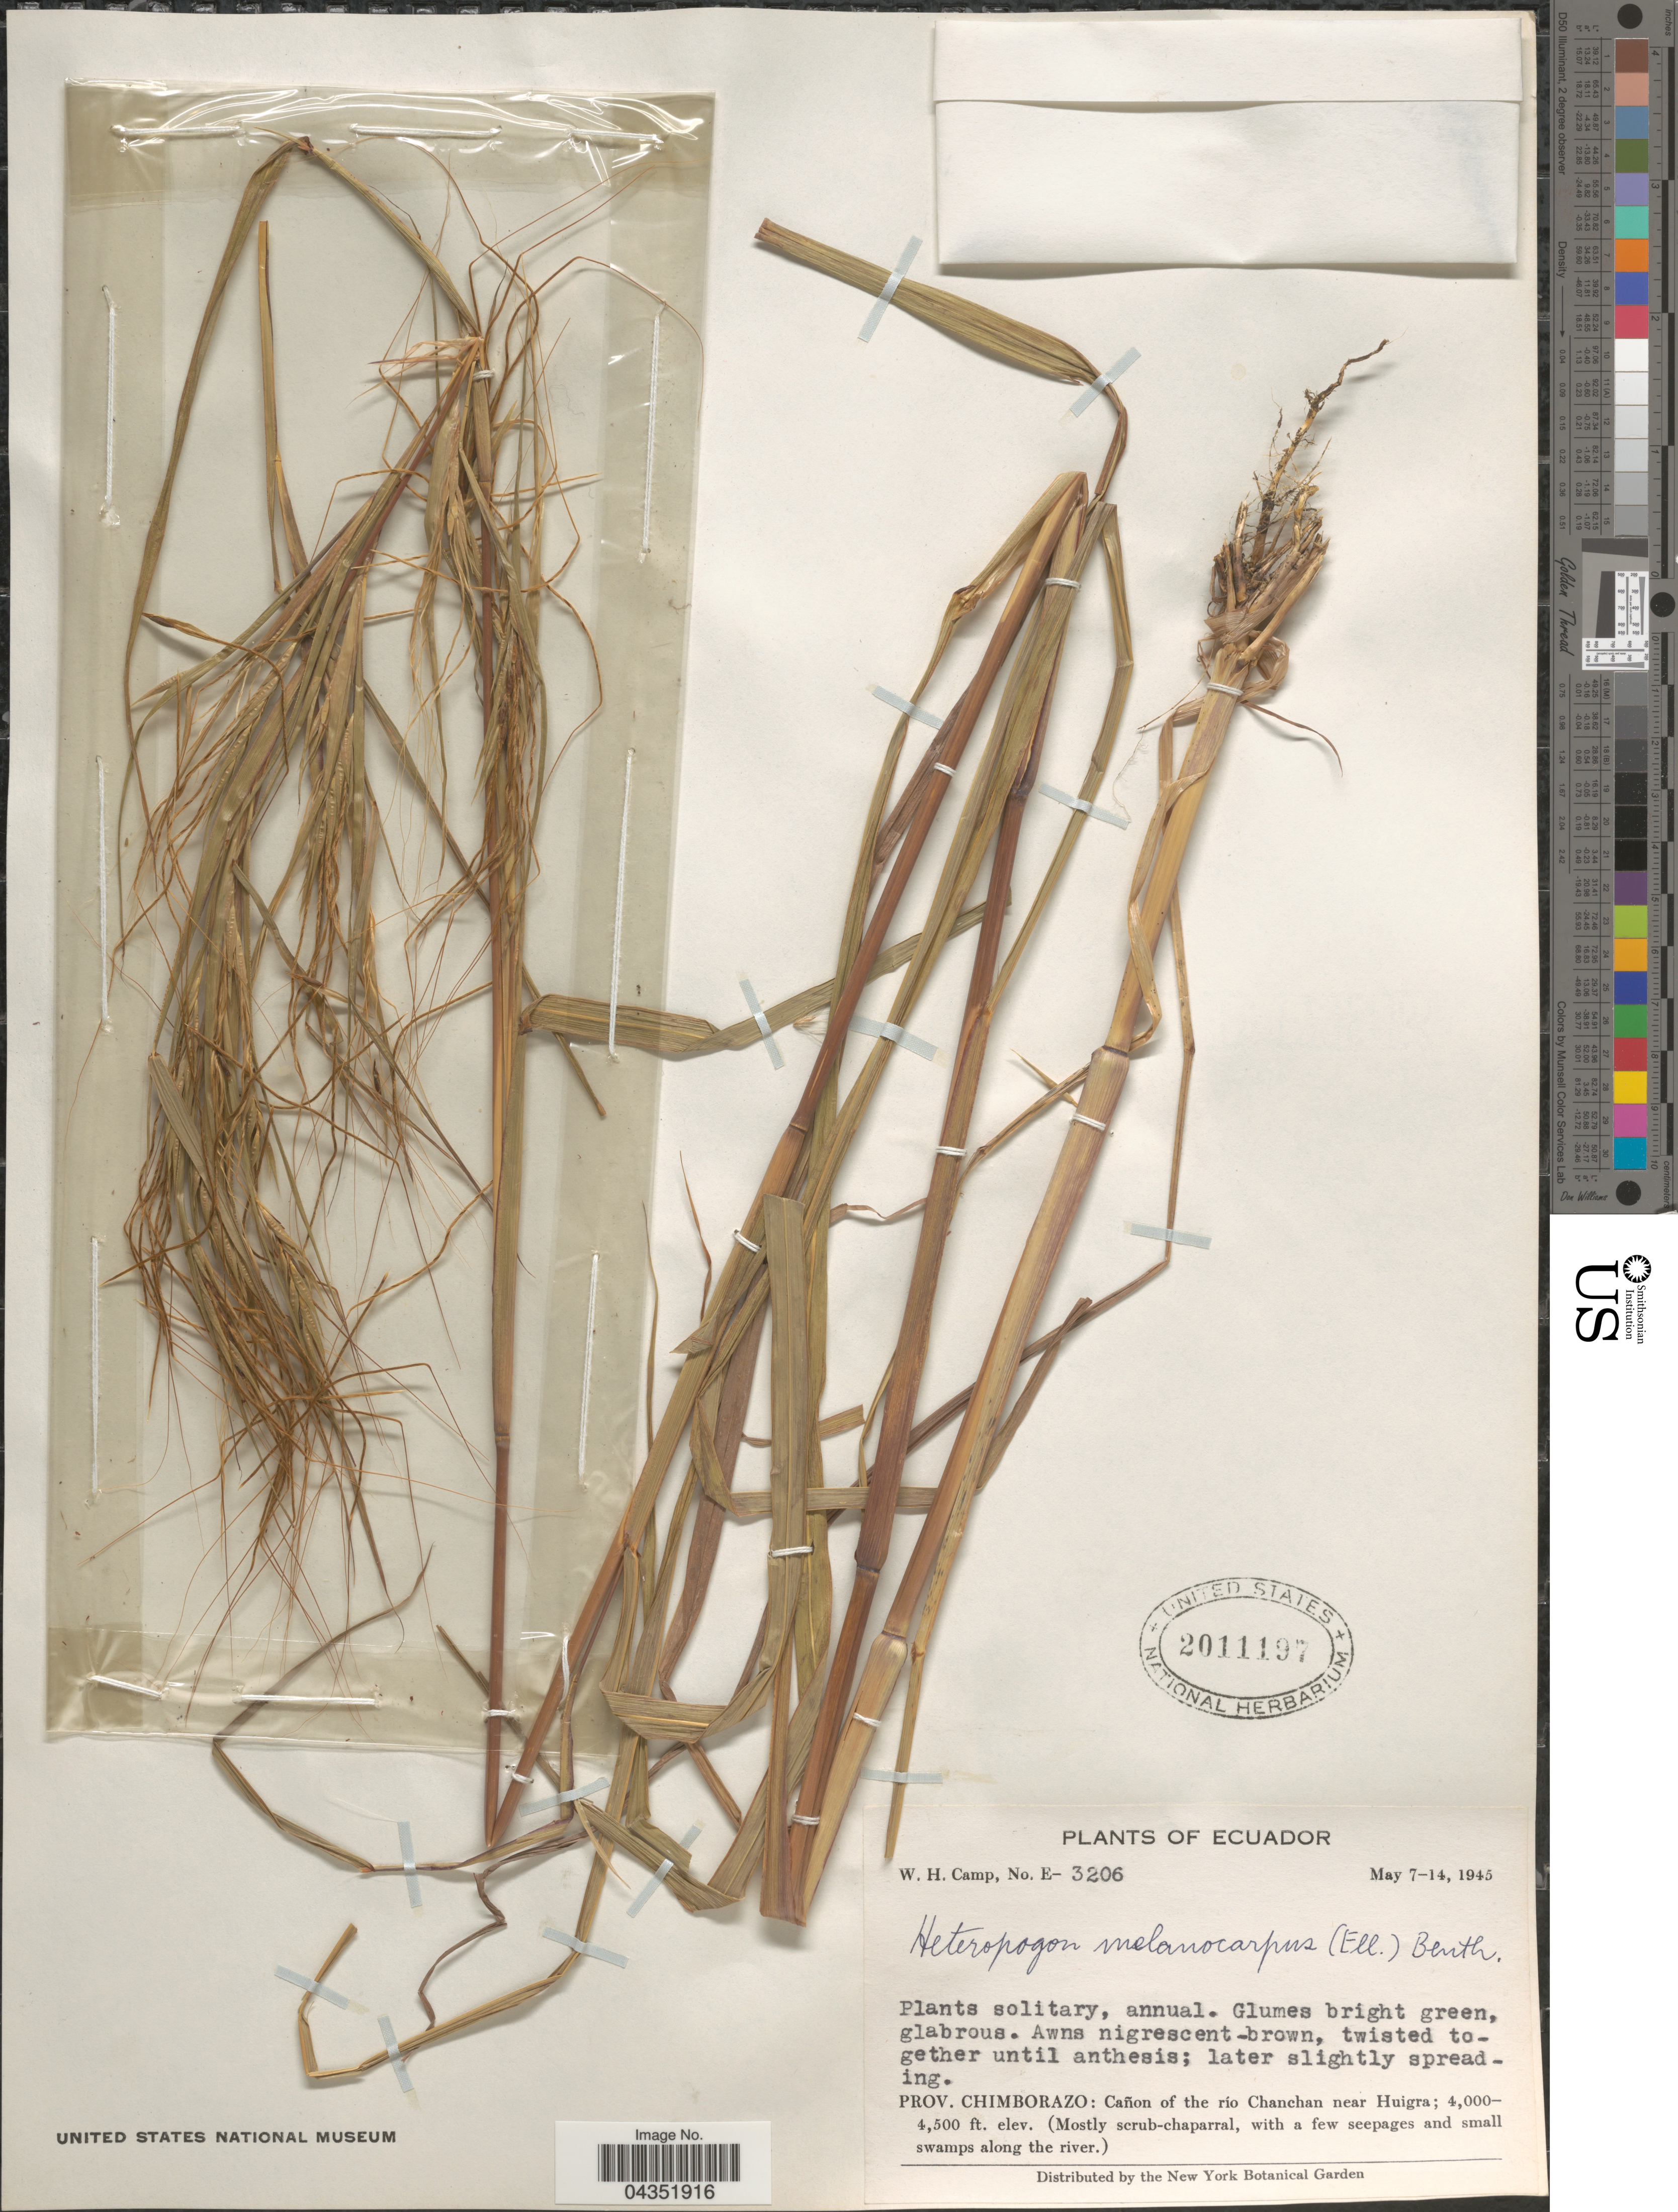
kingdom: Plantae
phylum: Tracheophyta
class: Liliopsida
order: Poales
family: Poaceae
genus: Heteropogon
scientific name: Heteropogon melanocarpus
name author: (Elliott) Benth.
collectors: W. H. Camp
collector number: E-3206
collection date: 1945-05-07/1945-05-14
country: Ecuador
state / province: Chimborazo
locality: Cañon of the río Chanchan near Huigra.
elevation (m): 1219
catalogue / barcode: US 2011197